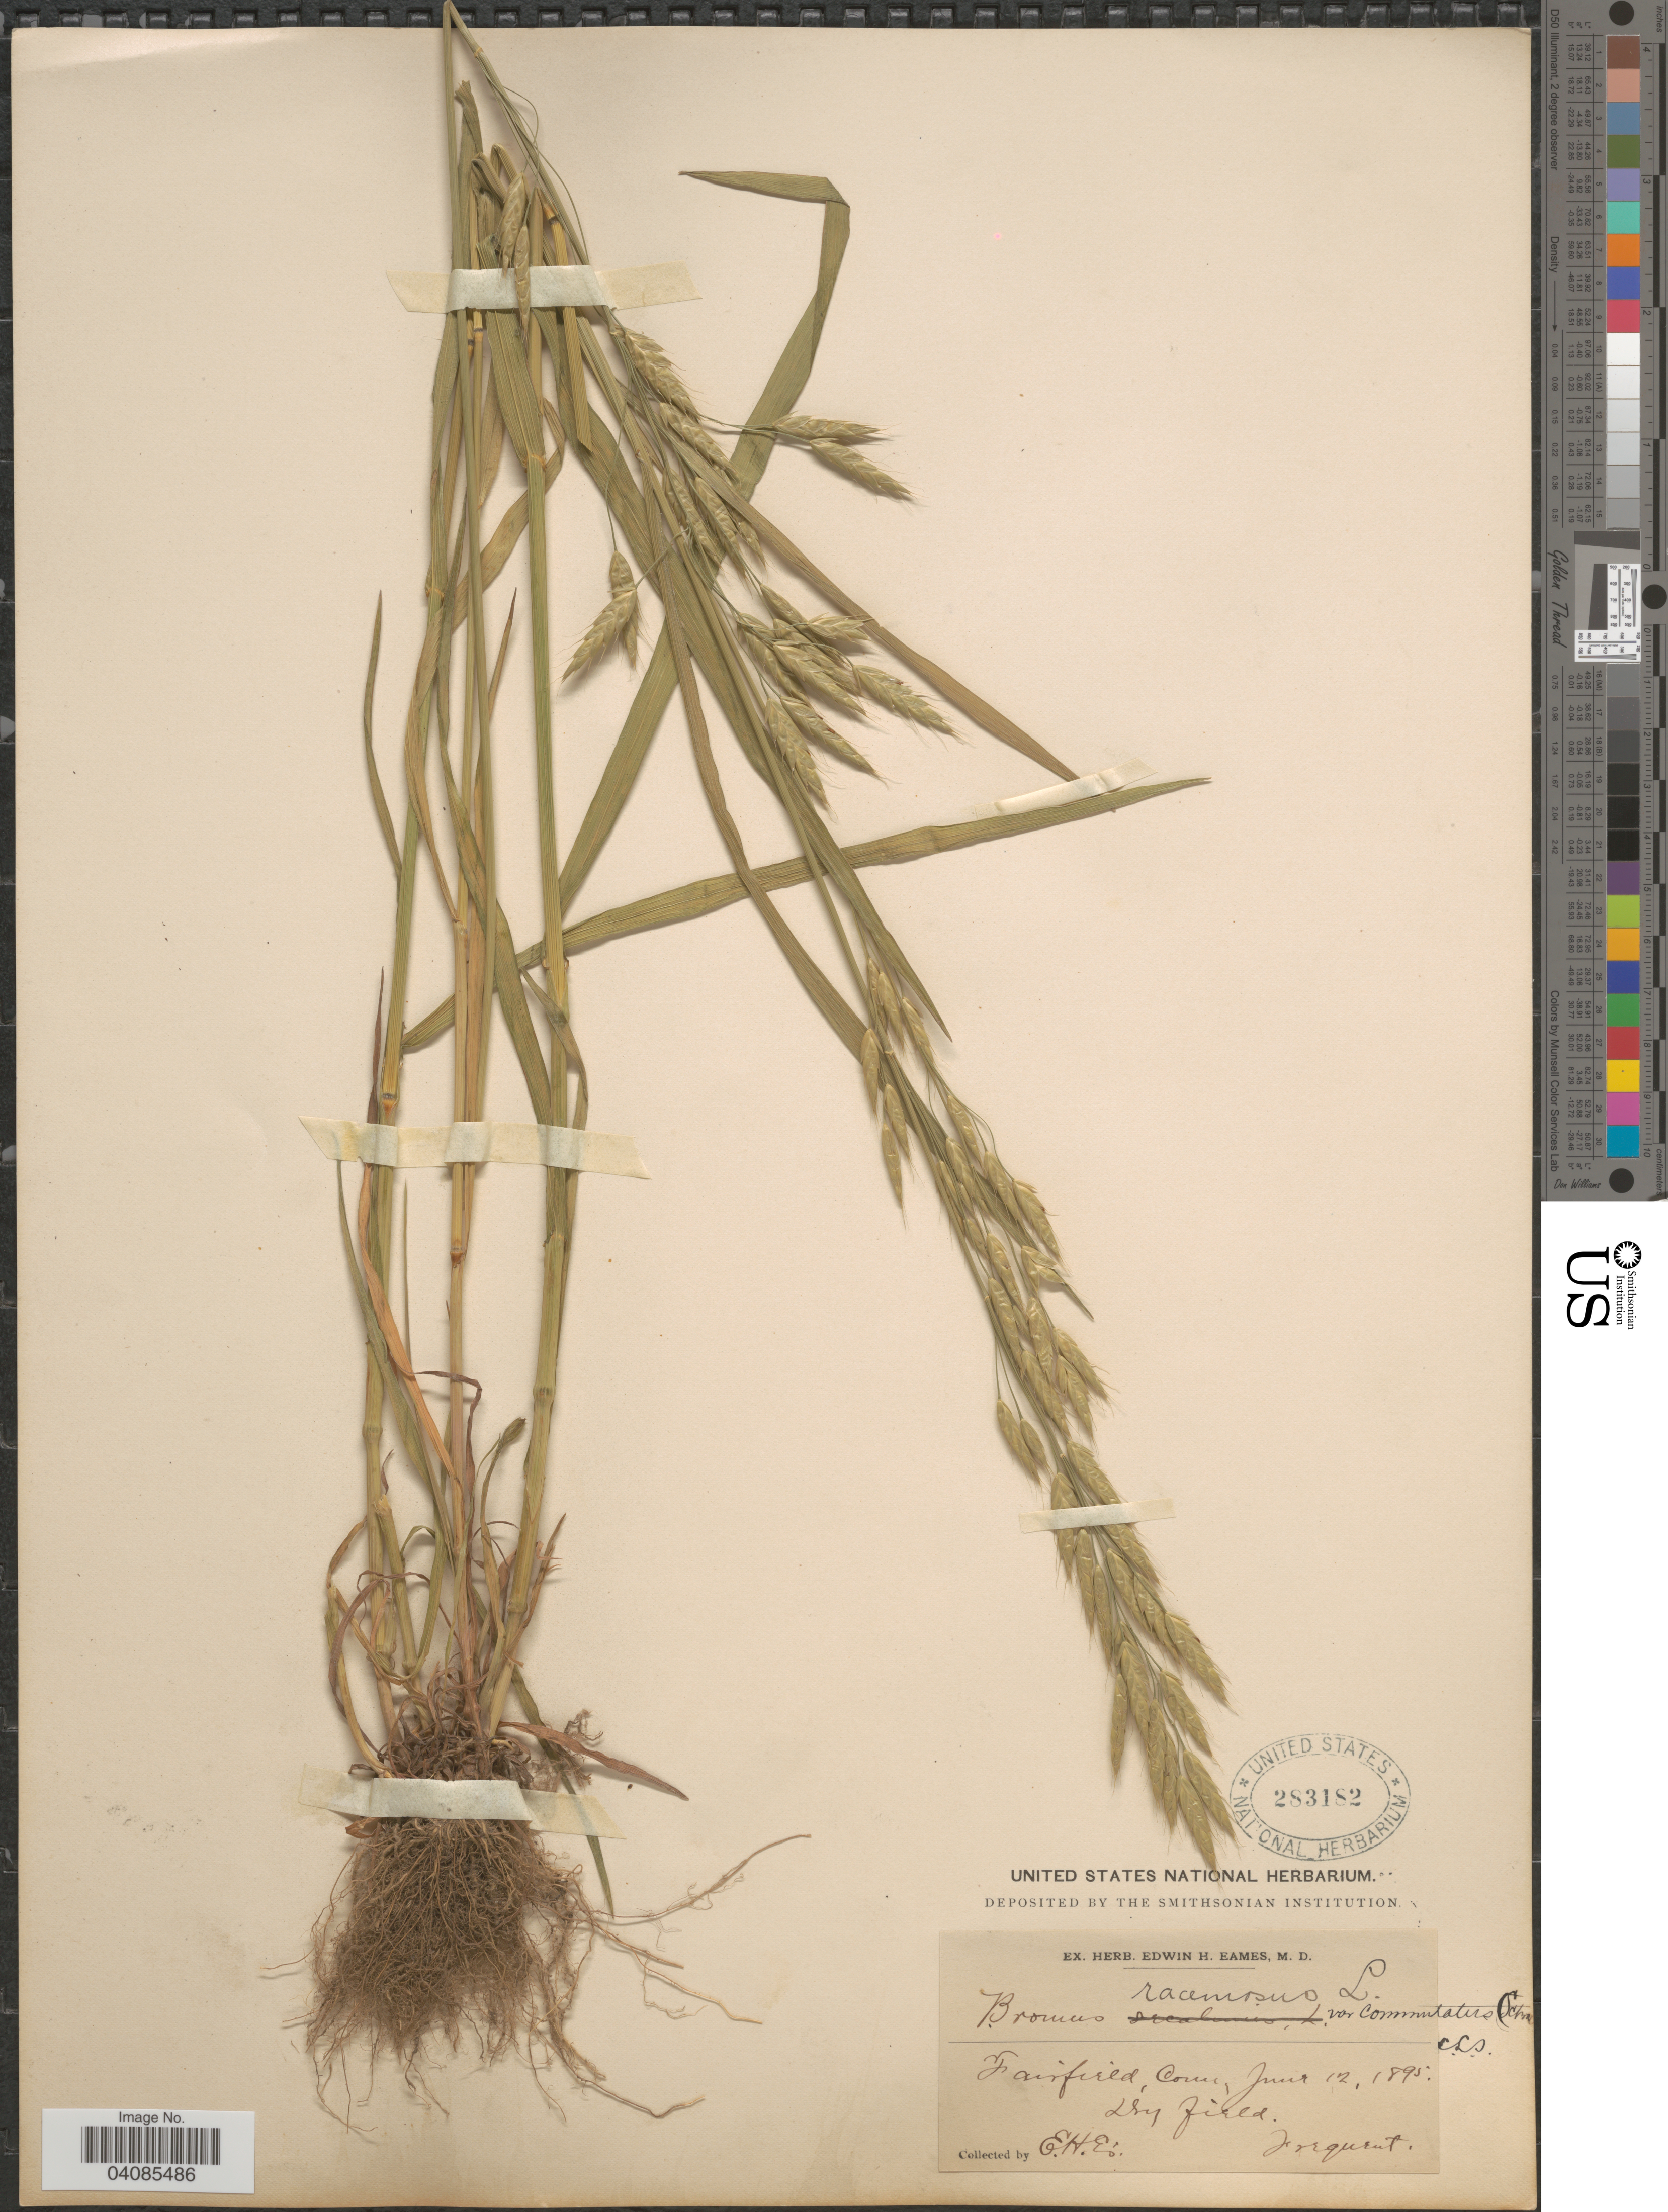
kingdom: Plantae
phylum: Tracheophyta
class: Liliopsida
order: Poales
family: Poaceae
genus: Bromus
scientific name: Bromus secalinus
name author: L.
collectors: E. H. Eames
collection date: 1895-06-12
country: United States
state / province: Connecticut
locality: Fairfield. Dry field.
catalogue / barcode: US 283182